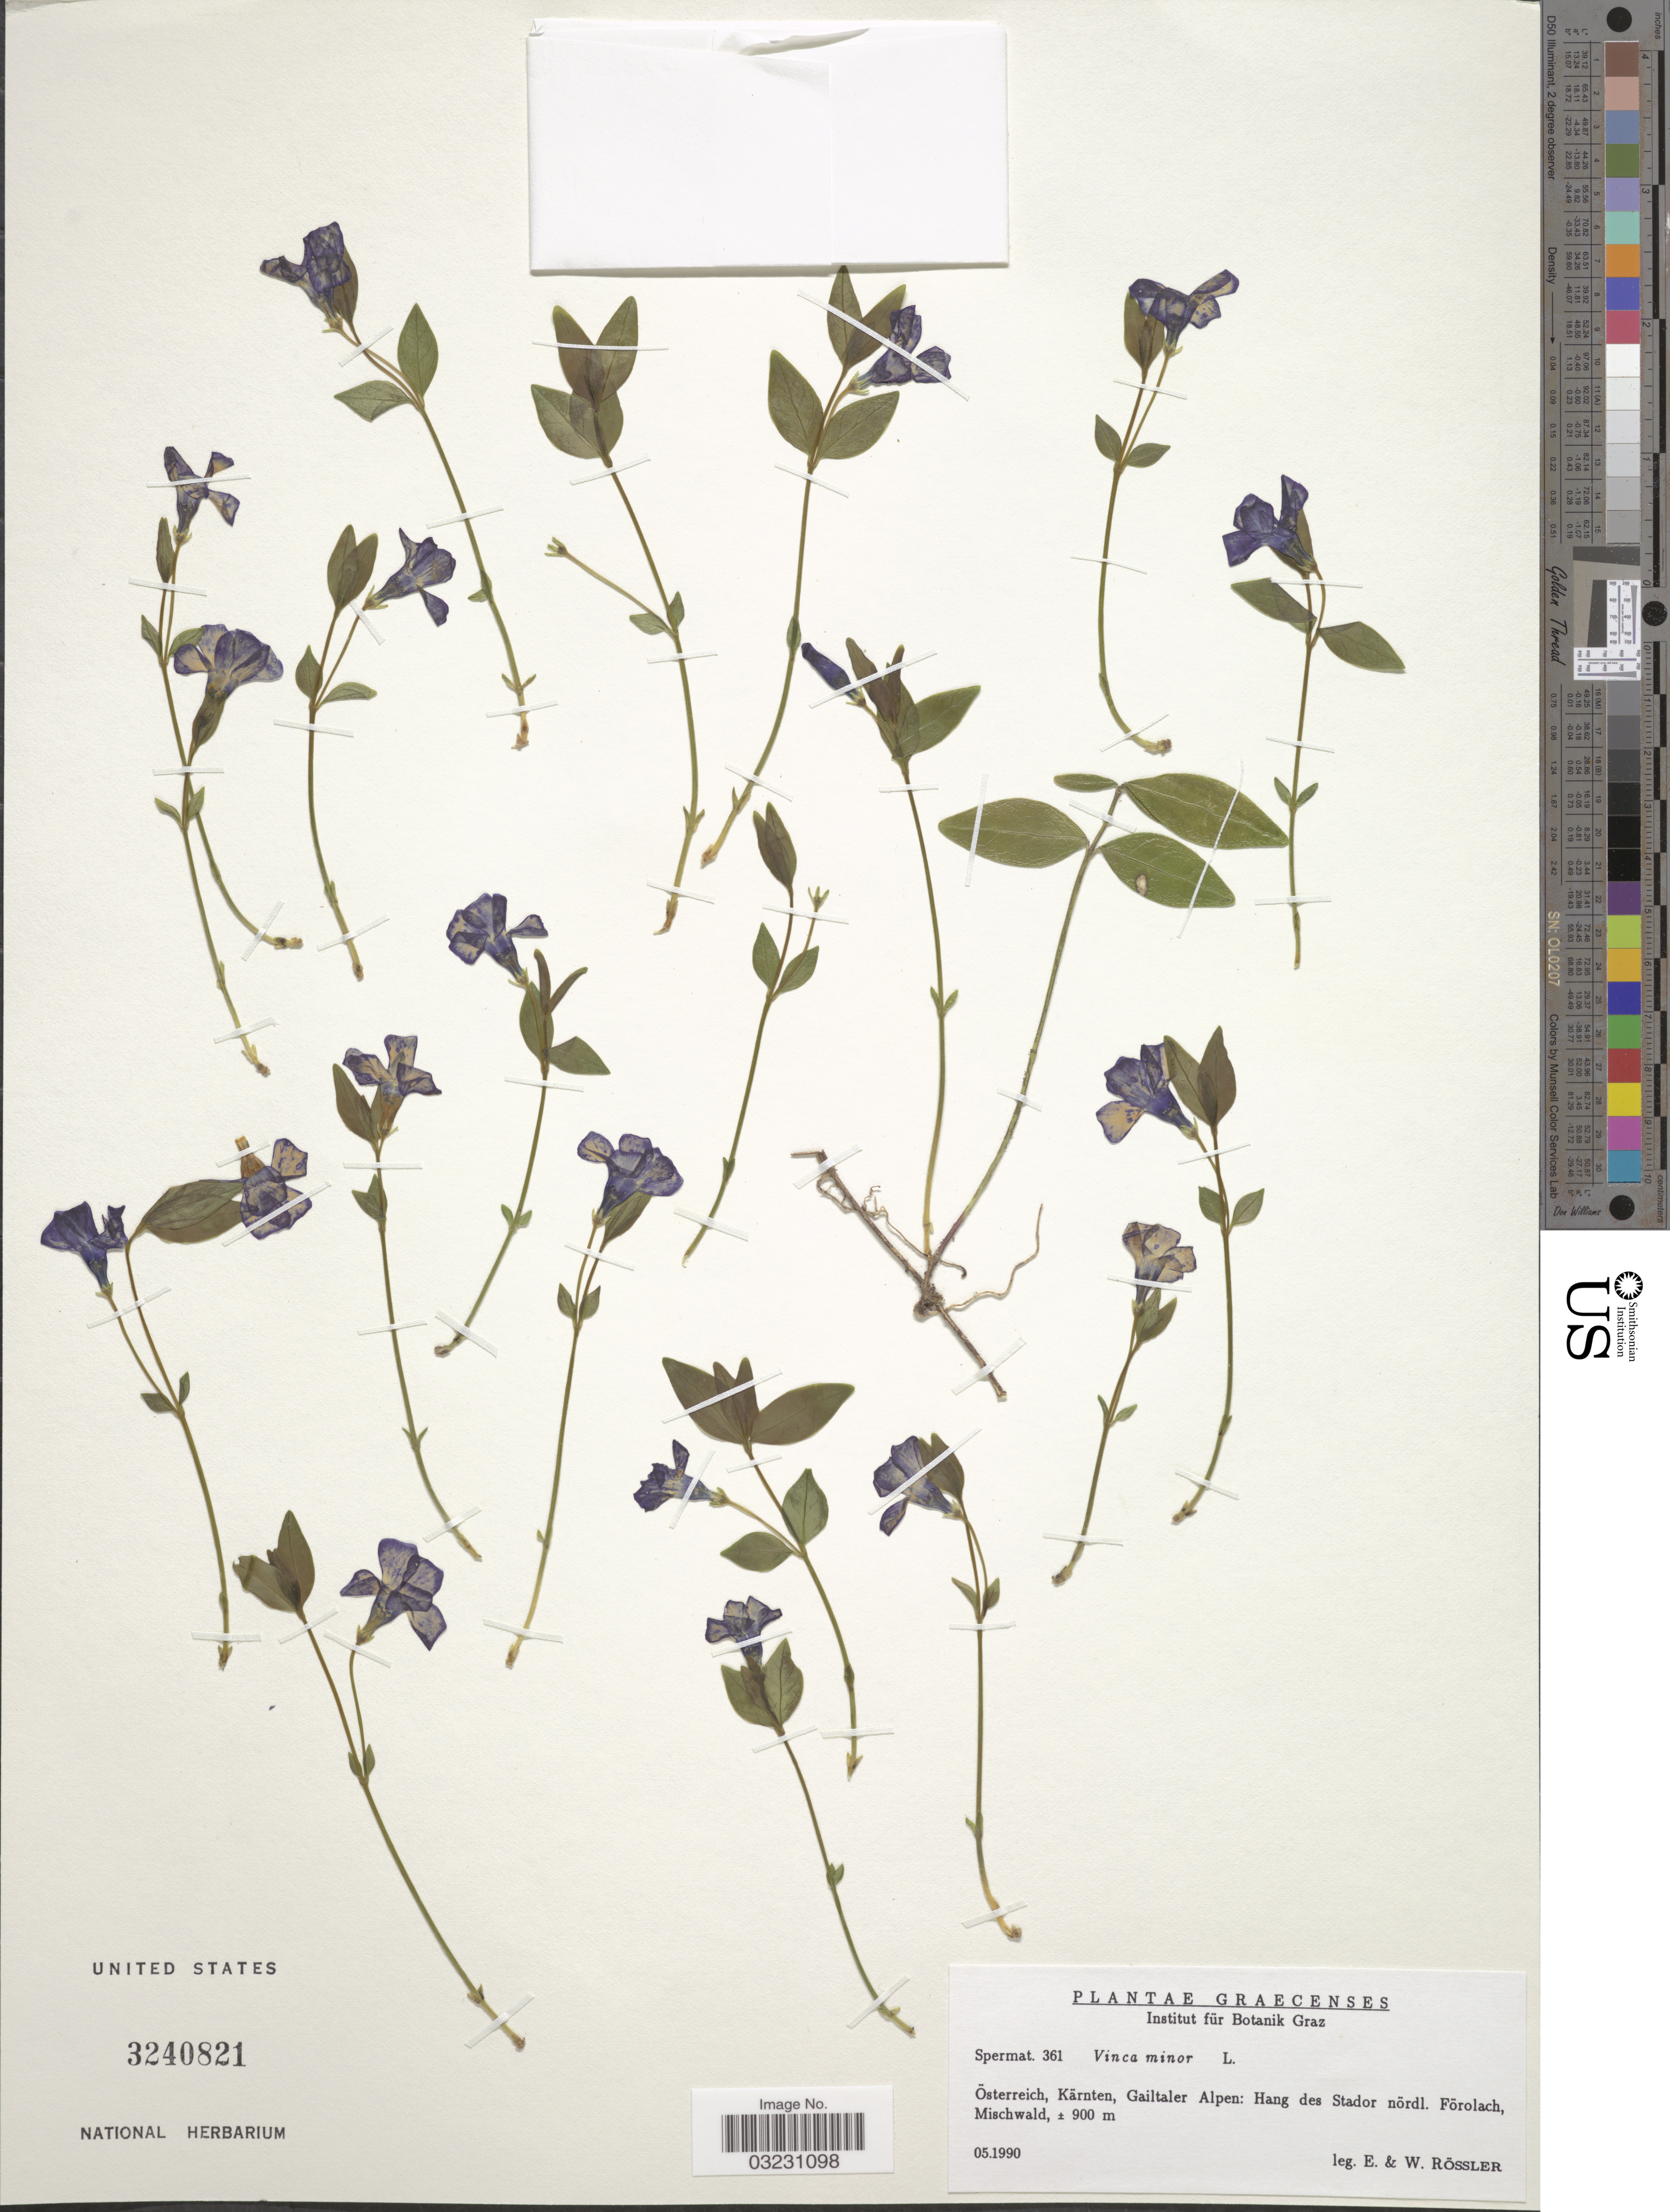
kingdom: Plantae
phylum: Tracheophyta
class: Magnoliopsida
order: Gentianales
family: Apocynaceae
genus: Vinca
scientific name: Vinca minor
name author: L.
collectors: Rössler, E. & Rössler, W.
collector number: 361?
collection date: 1990-05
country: Austria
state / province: Karnten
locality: Graecenses. Osterreich, Gailtaler Alpen: Hang des Stador nördl. Förolach, Mischwald.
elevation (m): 900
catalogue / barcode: US 3240821